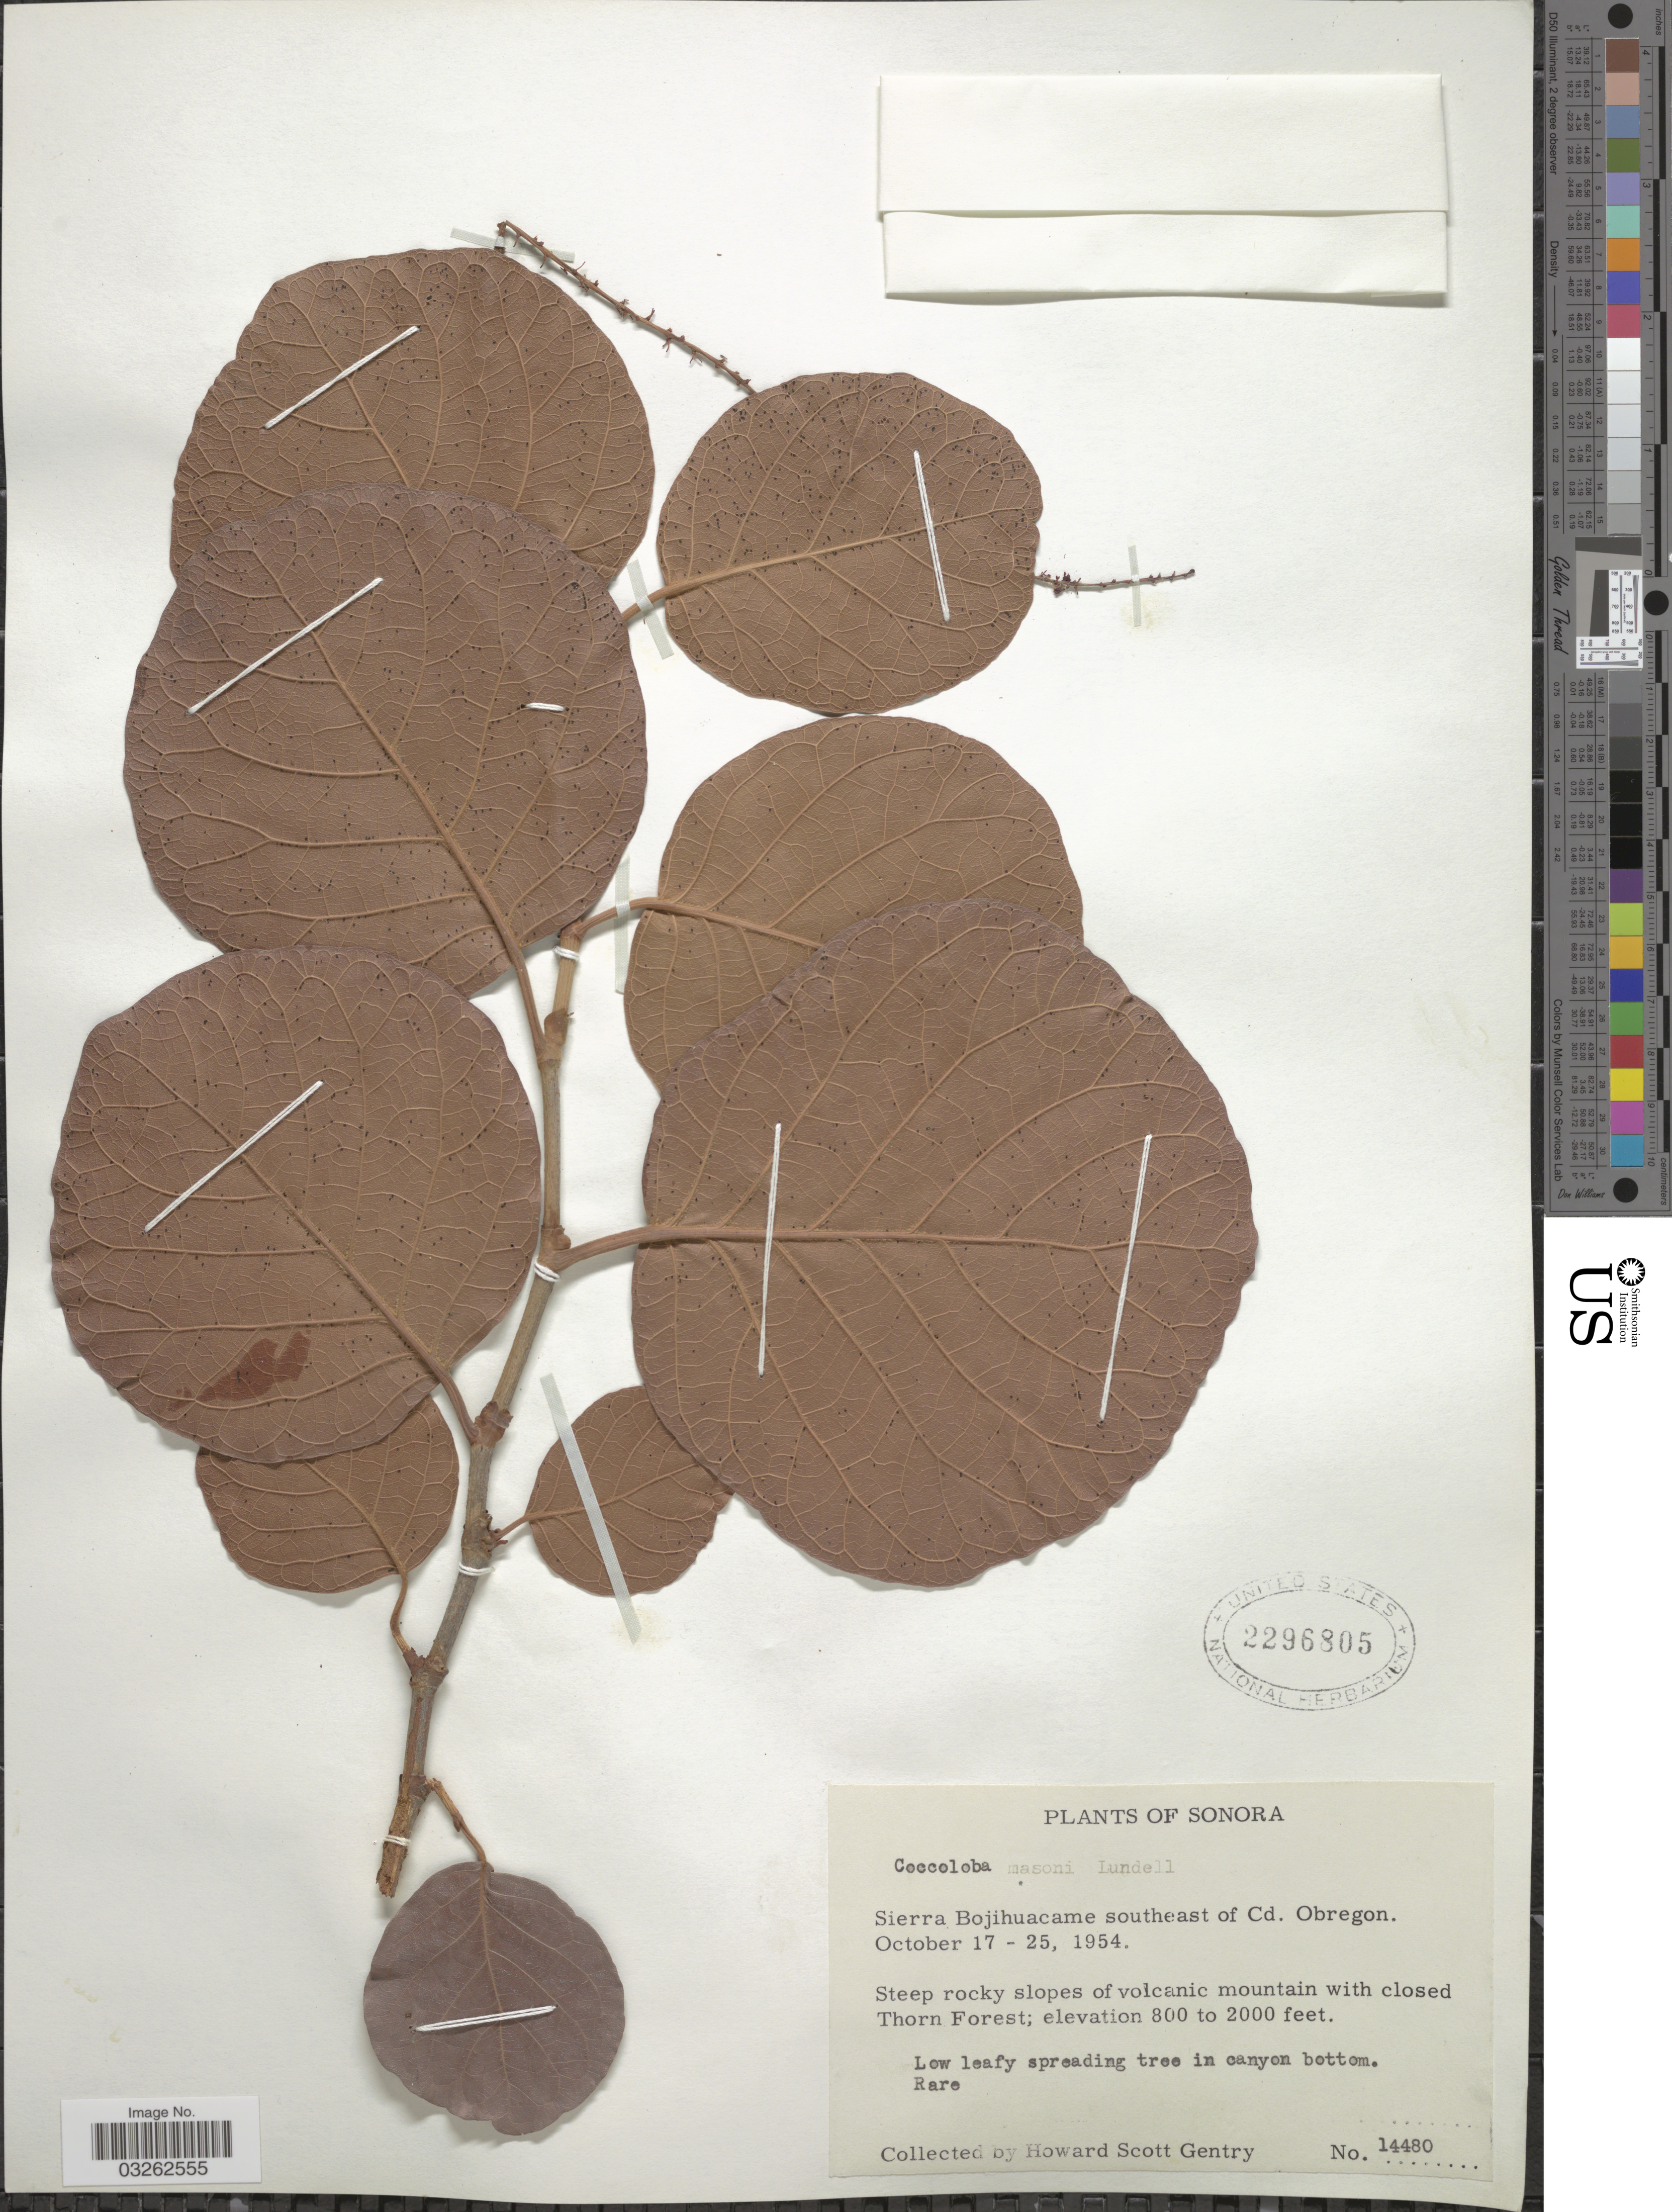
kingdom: Plantae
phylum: Tracheophyta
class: Magnoliopsida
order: Caryophyllales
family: Polygonaceae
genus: Coccoloba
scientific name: Coccoloba barbadensis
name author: Jacq.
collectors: H. S. Gentry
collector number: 14480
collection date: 1954-10-17/1954-10-25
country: Mexico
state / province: Sonora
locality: Sierra Bojihuacame southeast of Cd. Obregon. Steep rocky slopes of volcanic mountain with closed Thorn Forest.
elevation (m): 244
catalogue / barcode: US 2296805